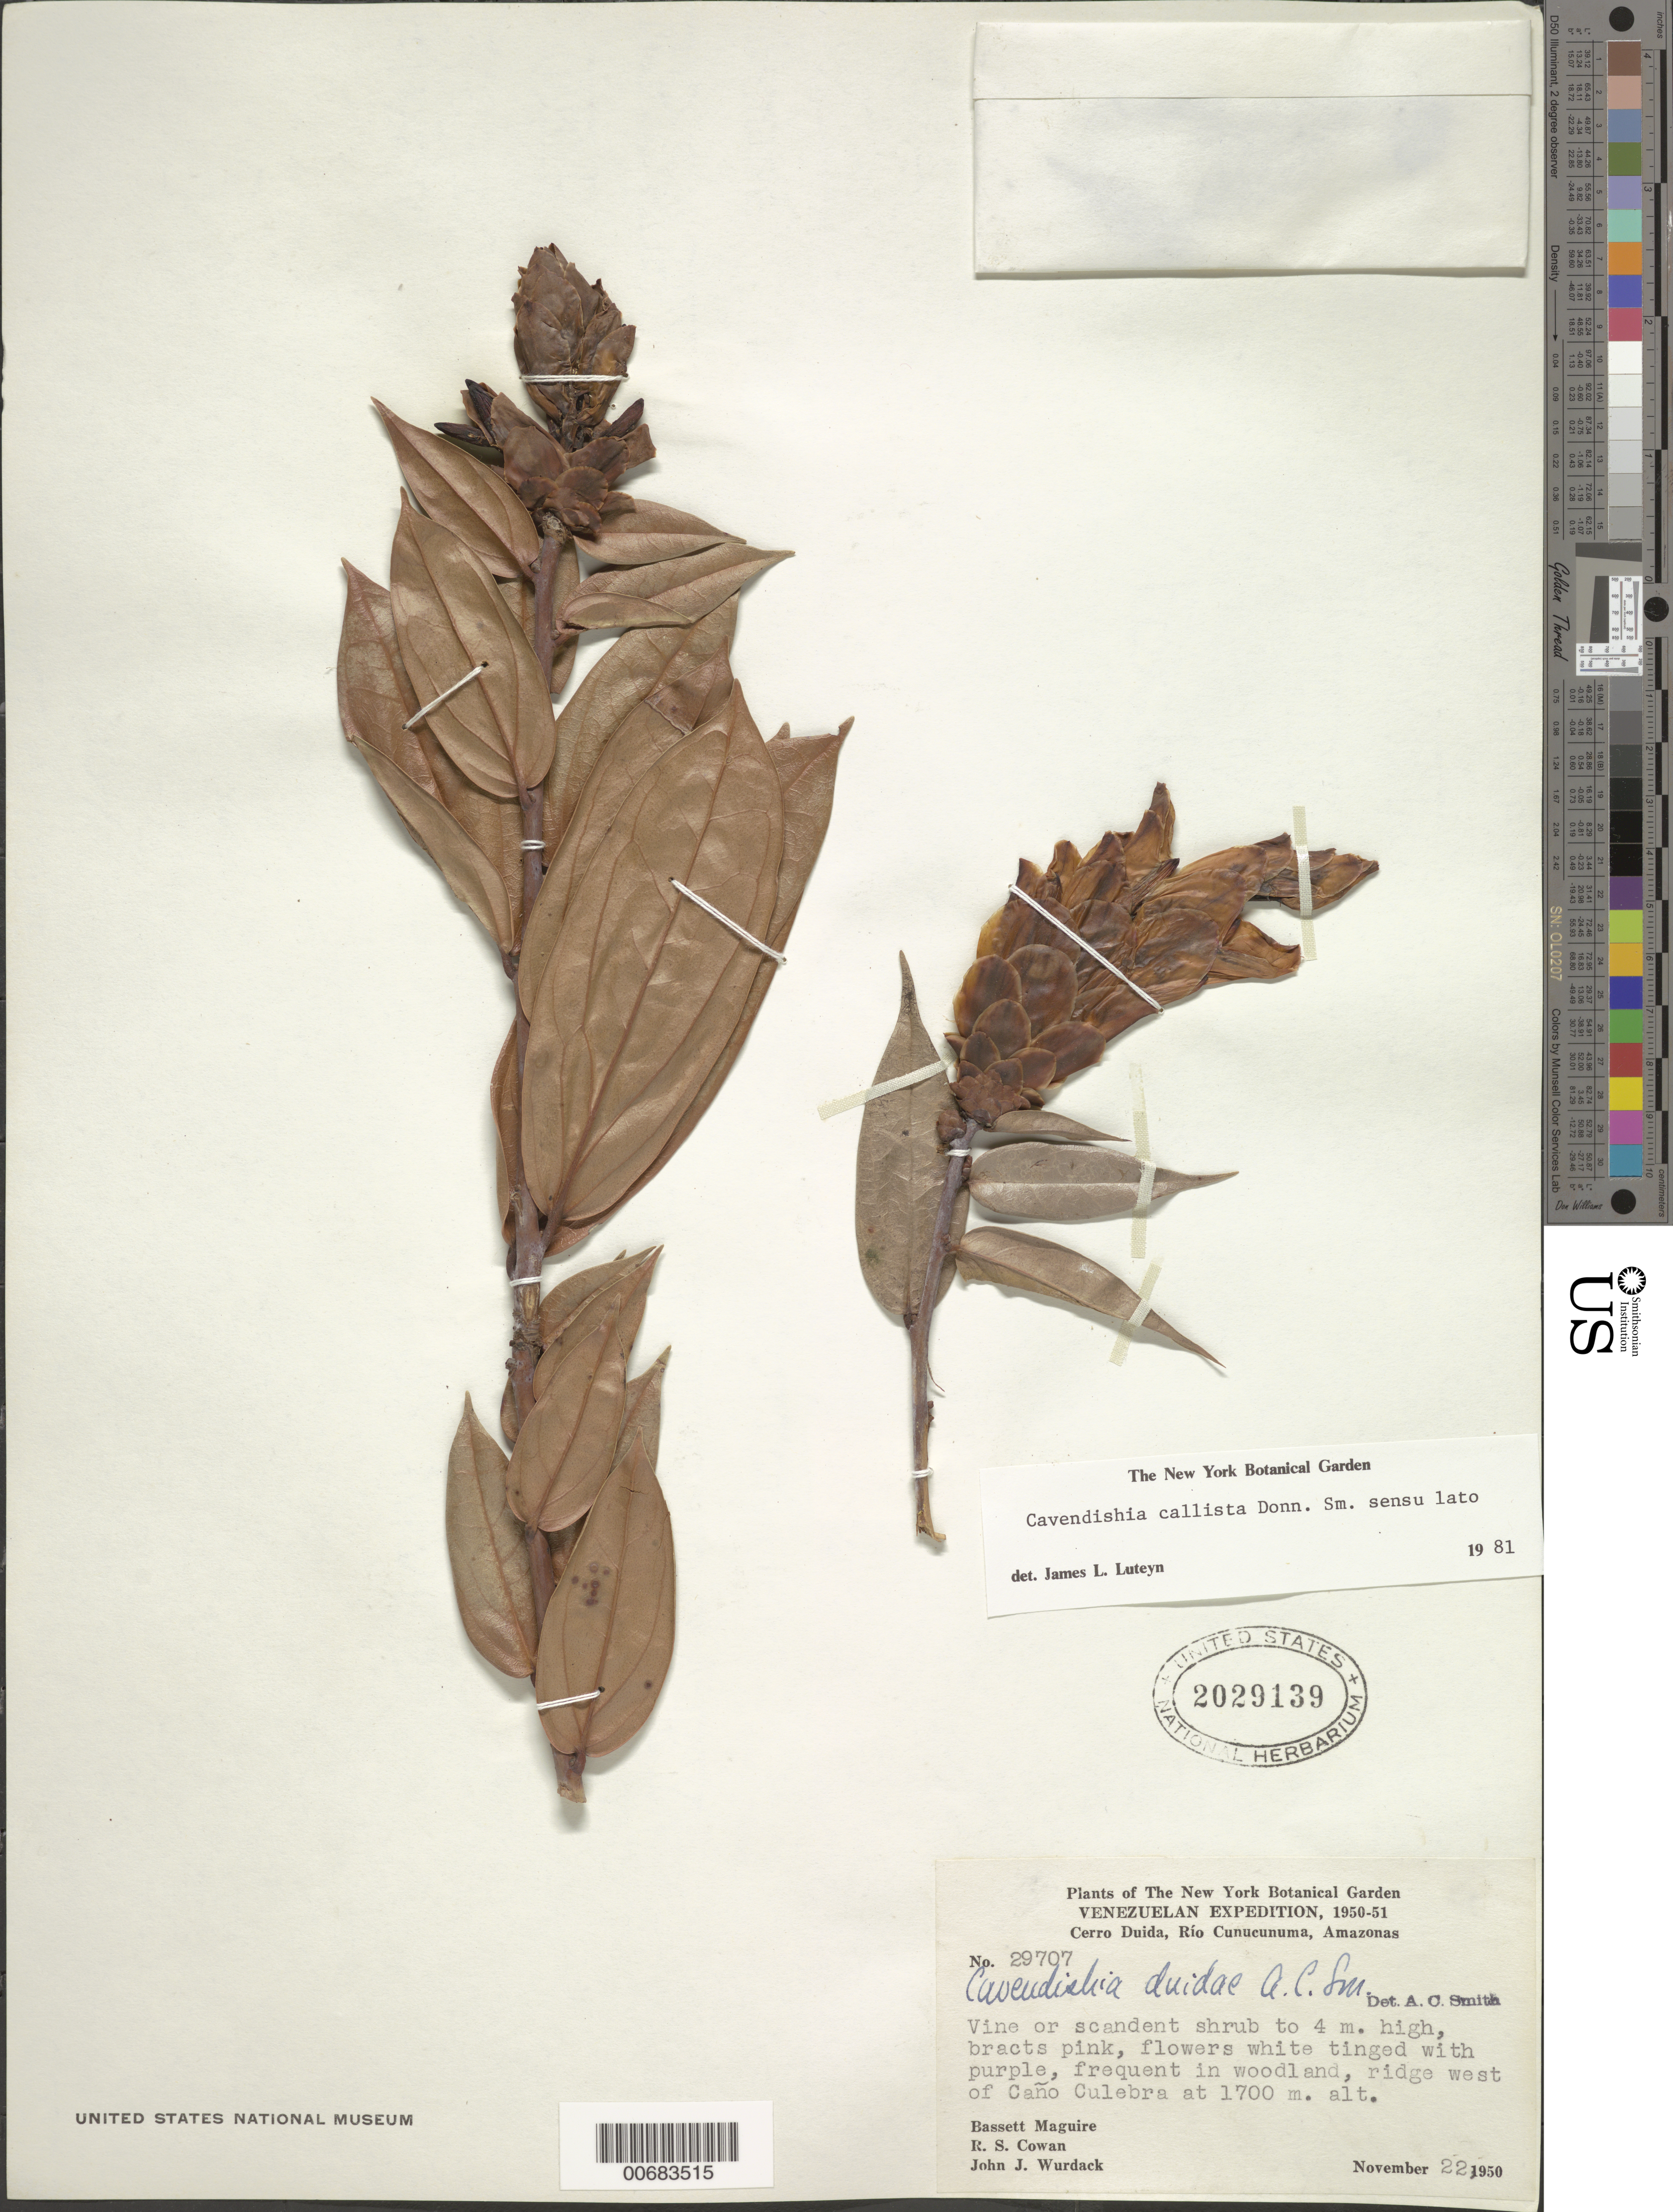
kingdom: Plantae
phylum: Tracheophyta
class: Magnoliopsida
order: Ericales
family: Ericaceae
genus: Cavendishia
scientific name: Cavendishia callista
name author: Donn. Sm.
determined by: Luteyn, J. L.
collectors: B. Maguire, R. S. Cowan & J. J. Wurdack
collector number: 29707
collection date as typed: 22-Nov-50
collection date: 1950-11-22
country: Venezuela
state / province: Amazonas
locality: Cerro Duida, Río Cunucunuma, west of Caño Culebra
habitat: Woodland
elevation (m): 1700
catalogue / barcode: US 2029139